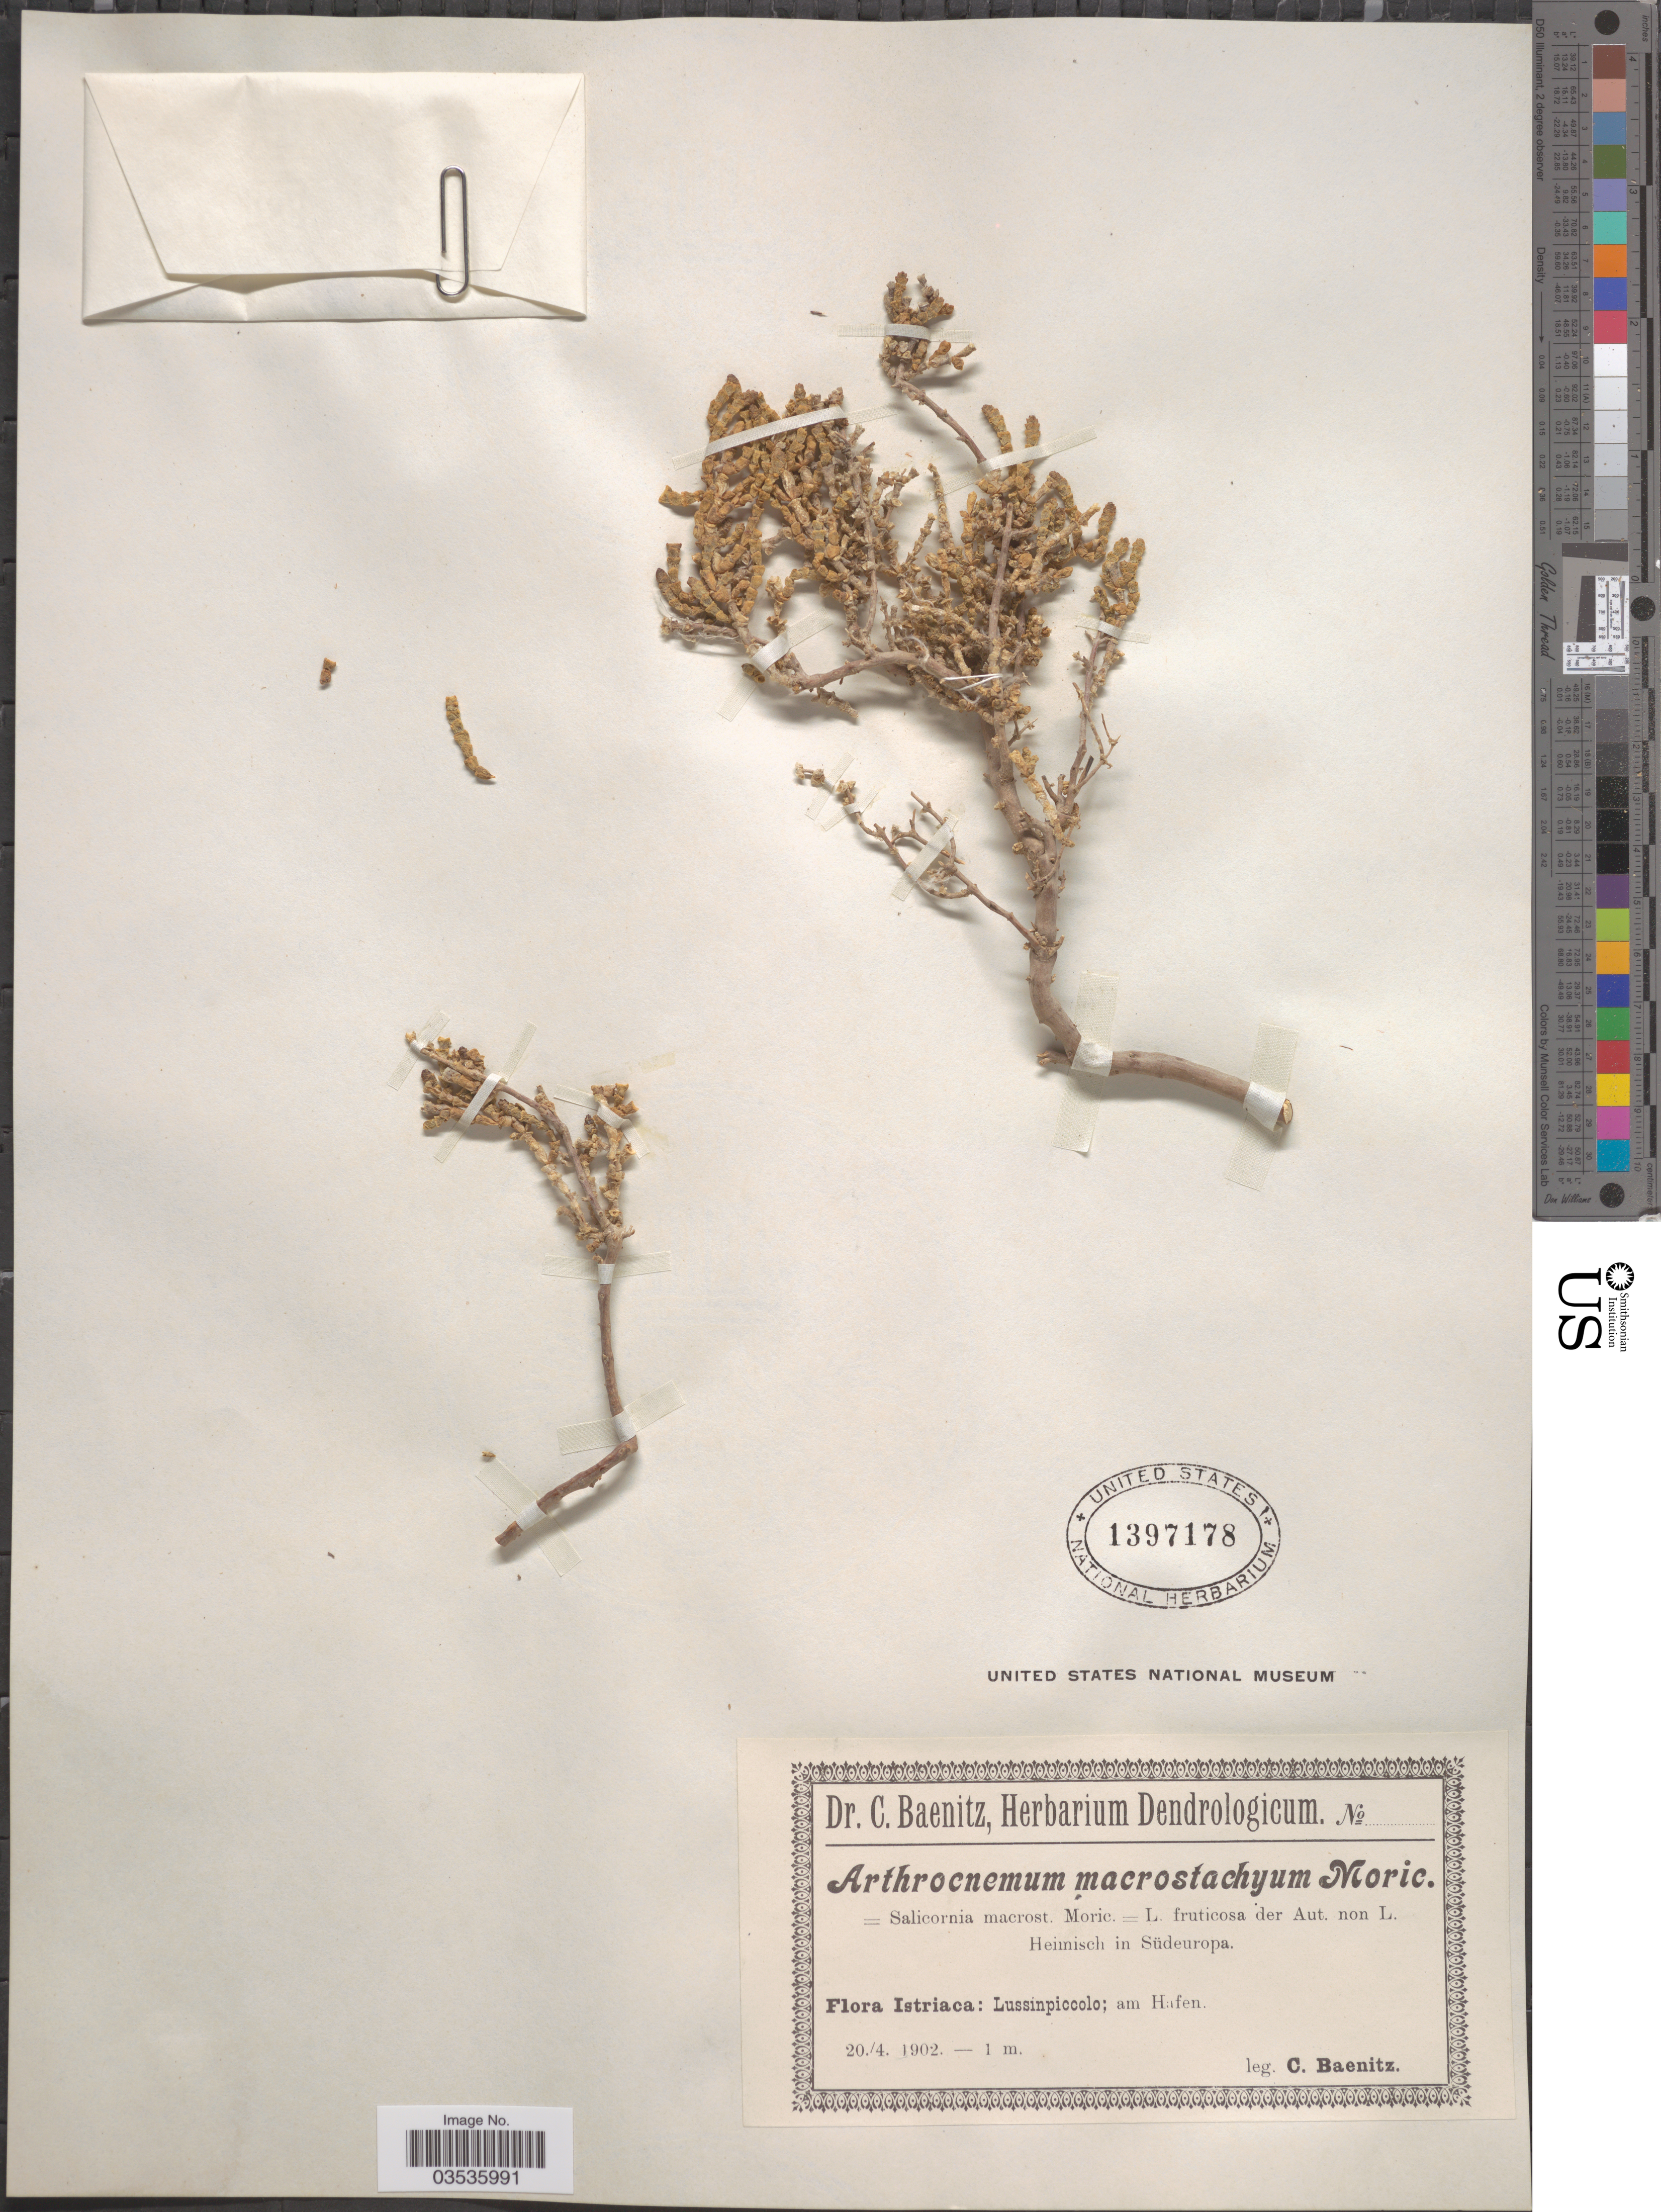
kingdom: Plantae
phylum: Tracheophyta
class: Magnoliopsida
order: Caryophyllales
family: Amaranthaceae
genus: Arthrocaulon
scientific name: Arthrocaulon macrostachyum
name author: (Moric.) Piirainen & G. Kadereit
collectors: C. G. Baenitz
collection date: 1902-04-20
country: Croatia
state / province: Istria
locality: Lussinpiccolo; am Hafen.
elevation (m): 1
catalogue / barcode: US 1397178